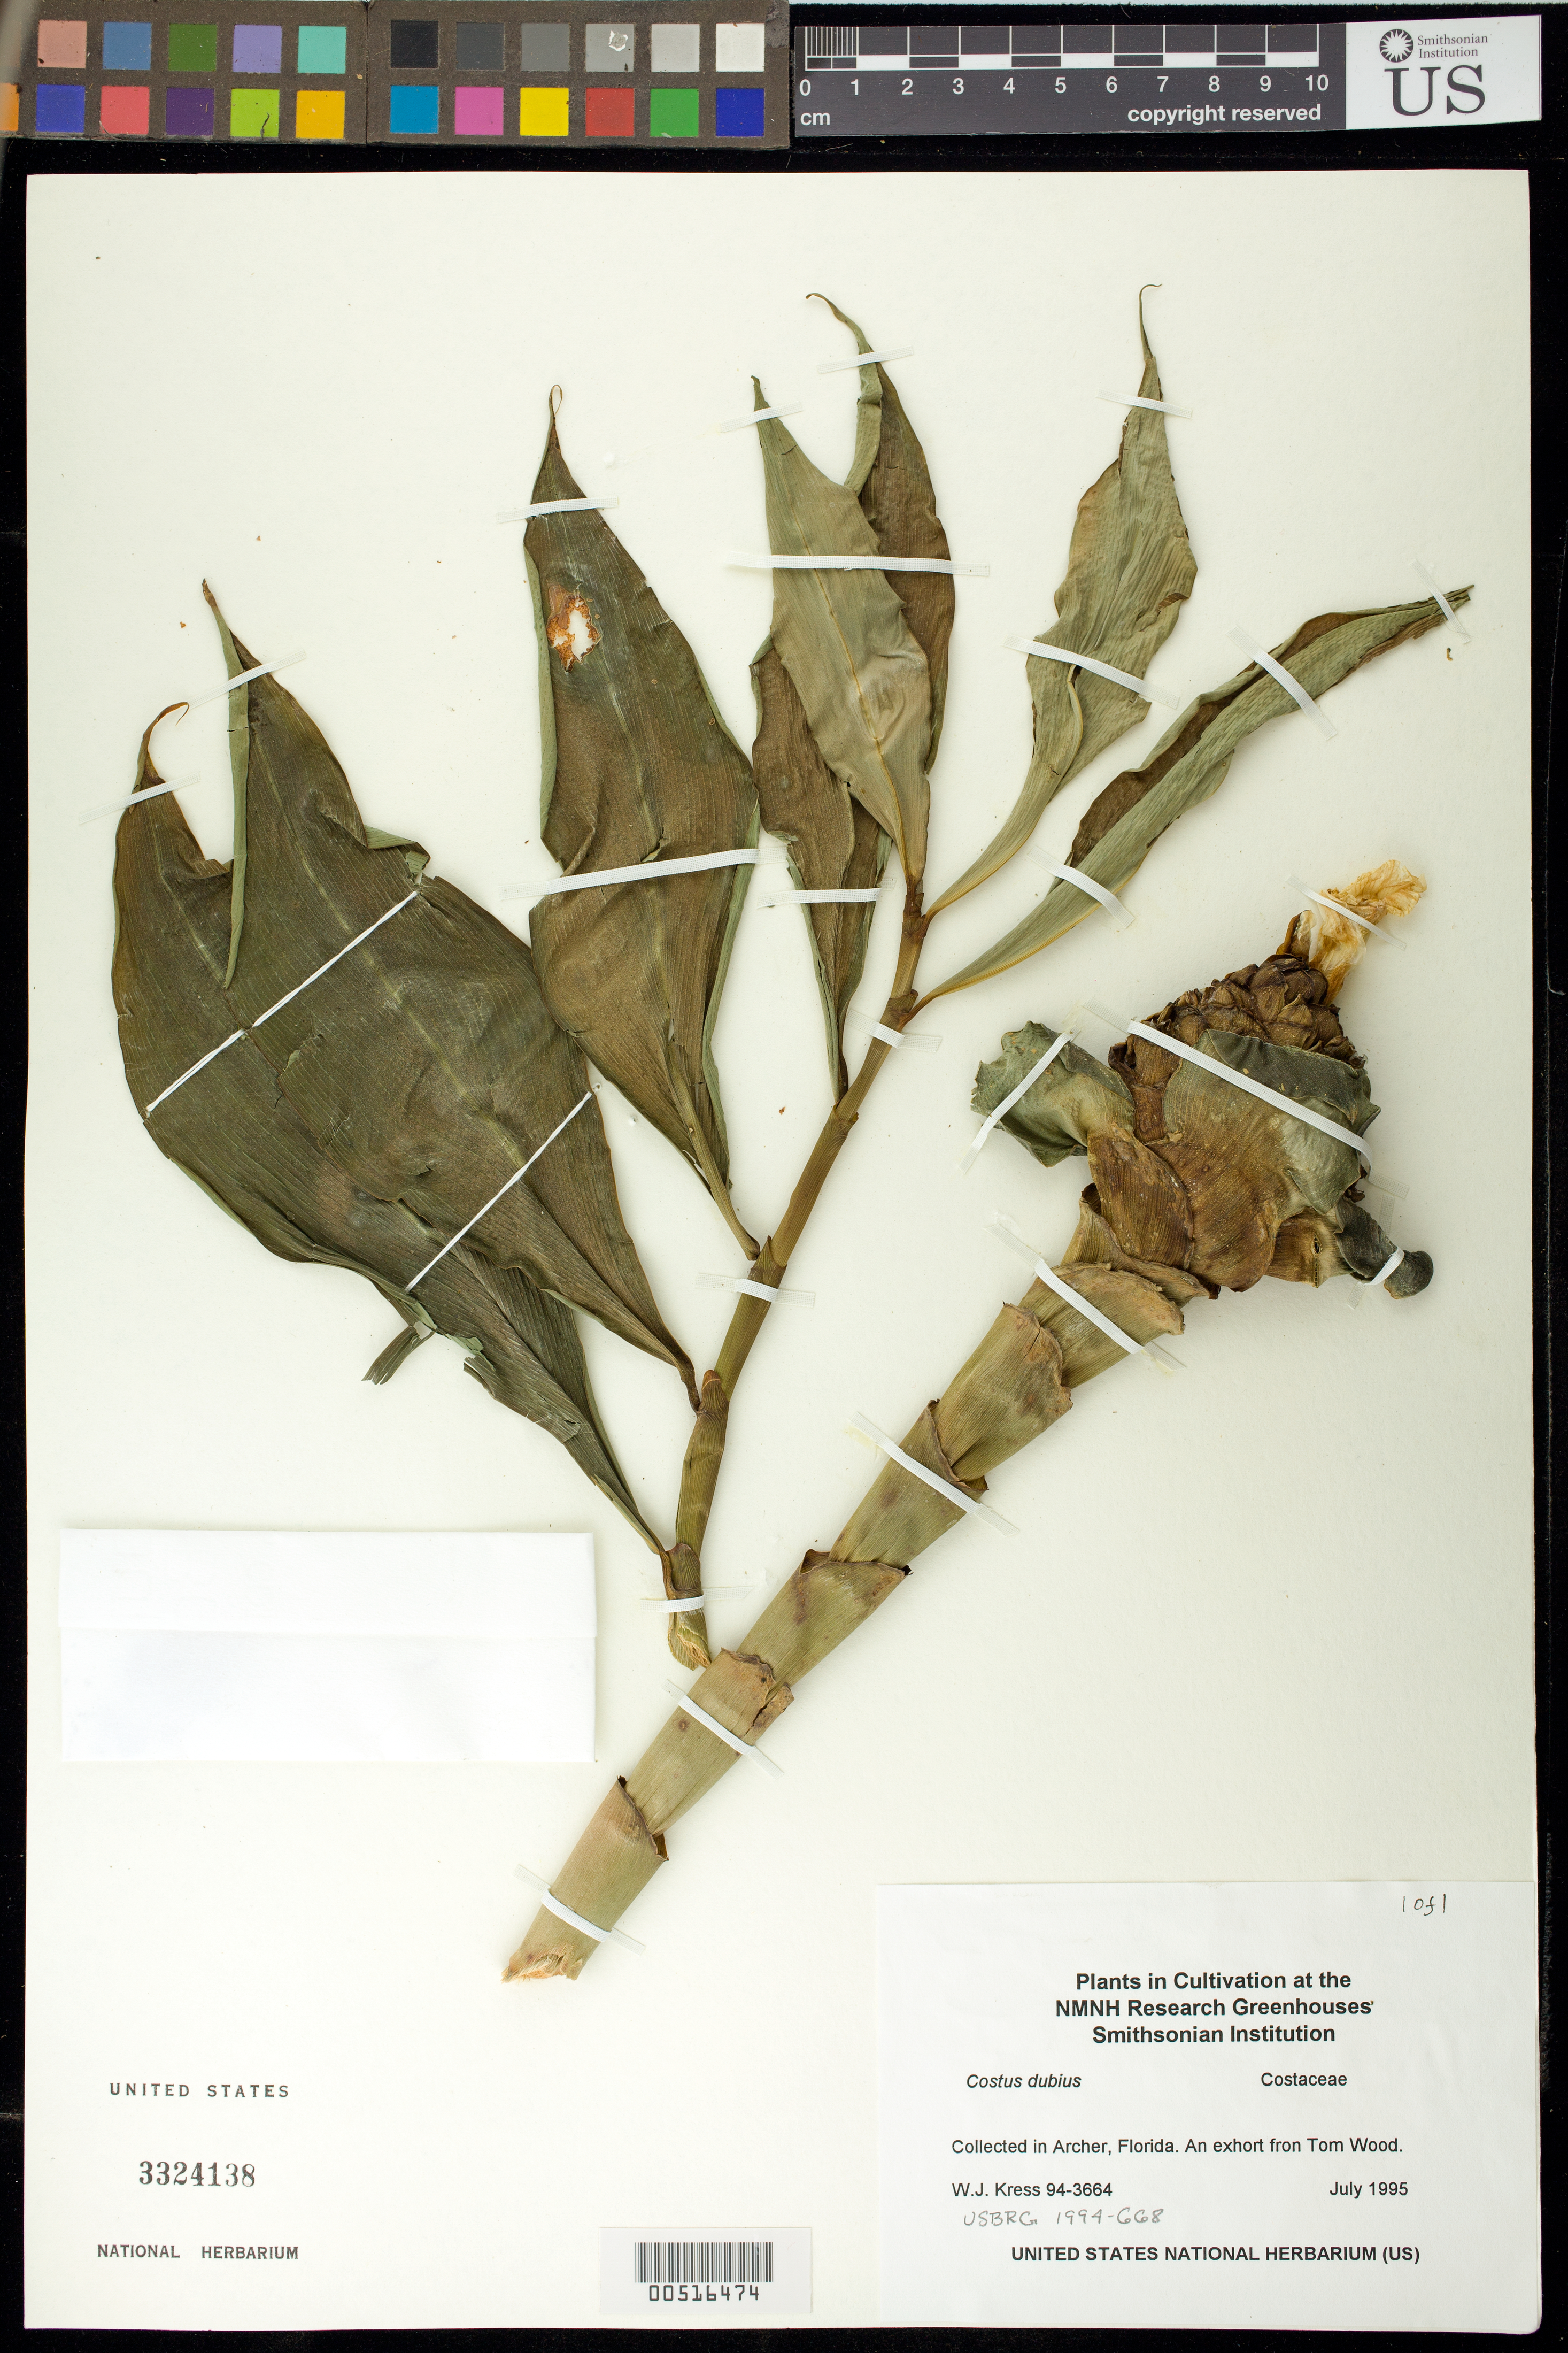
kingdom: Plantae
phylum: Tracheophyta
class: Liliopsida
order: Zingiberales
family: Costaceae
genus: Costus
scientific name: Costus dubius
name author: K. Schum.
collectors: W. J. Kress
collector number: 94-3664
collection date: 1995-07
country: United States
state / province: Florida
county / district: Alachua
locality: Archer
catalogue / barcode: US 3324138